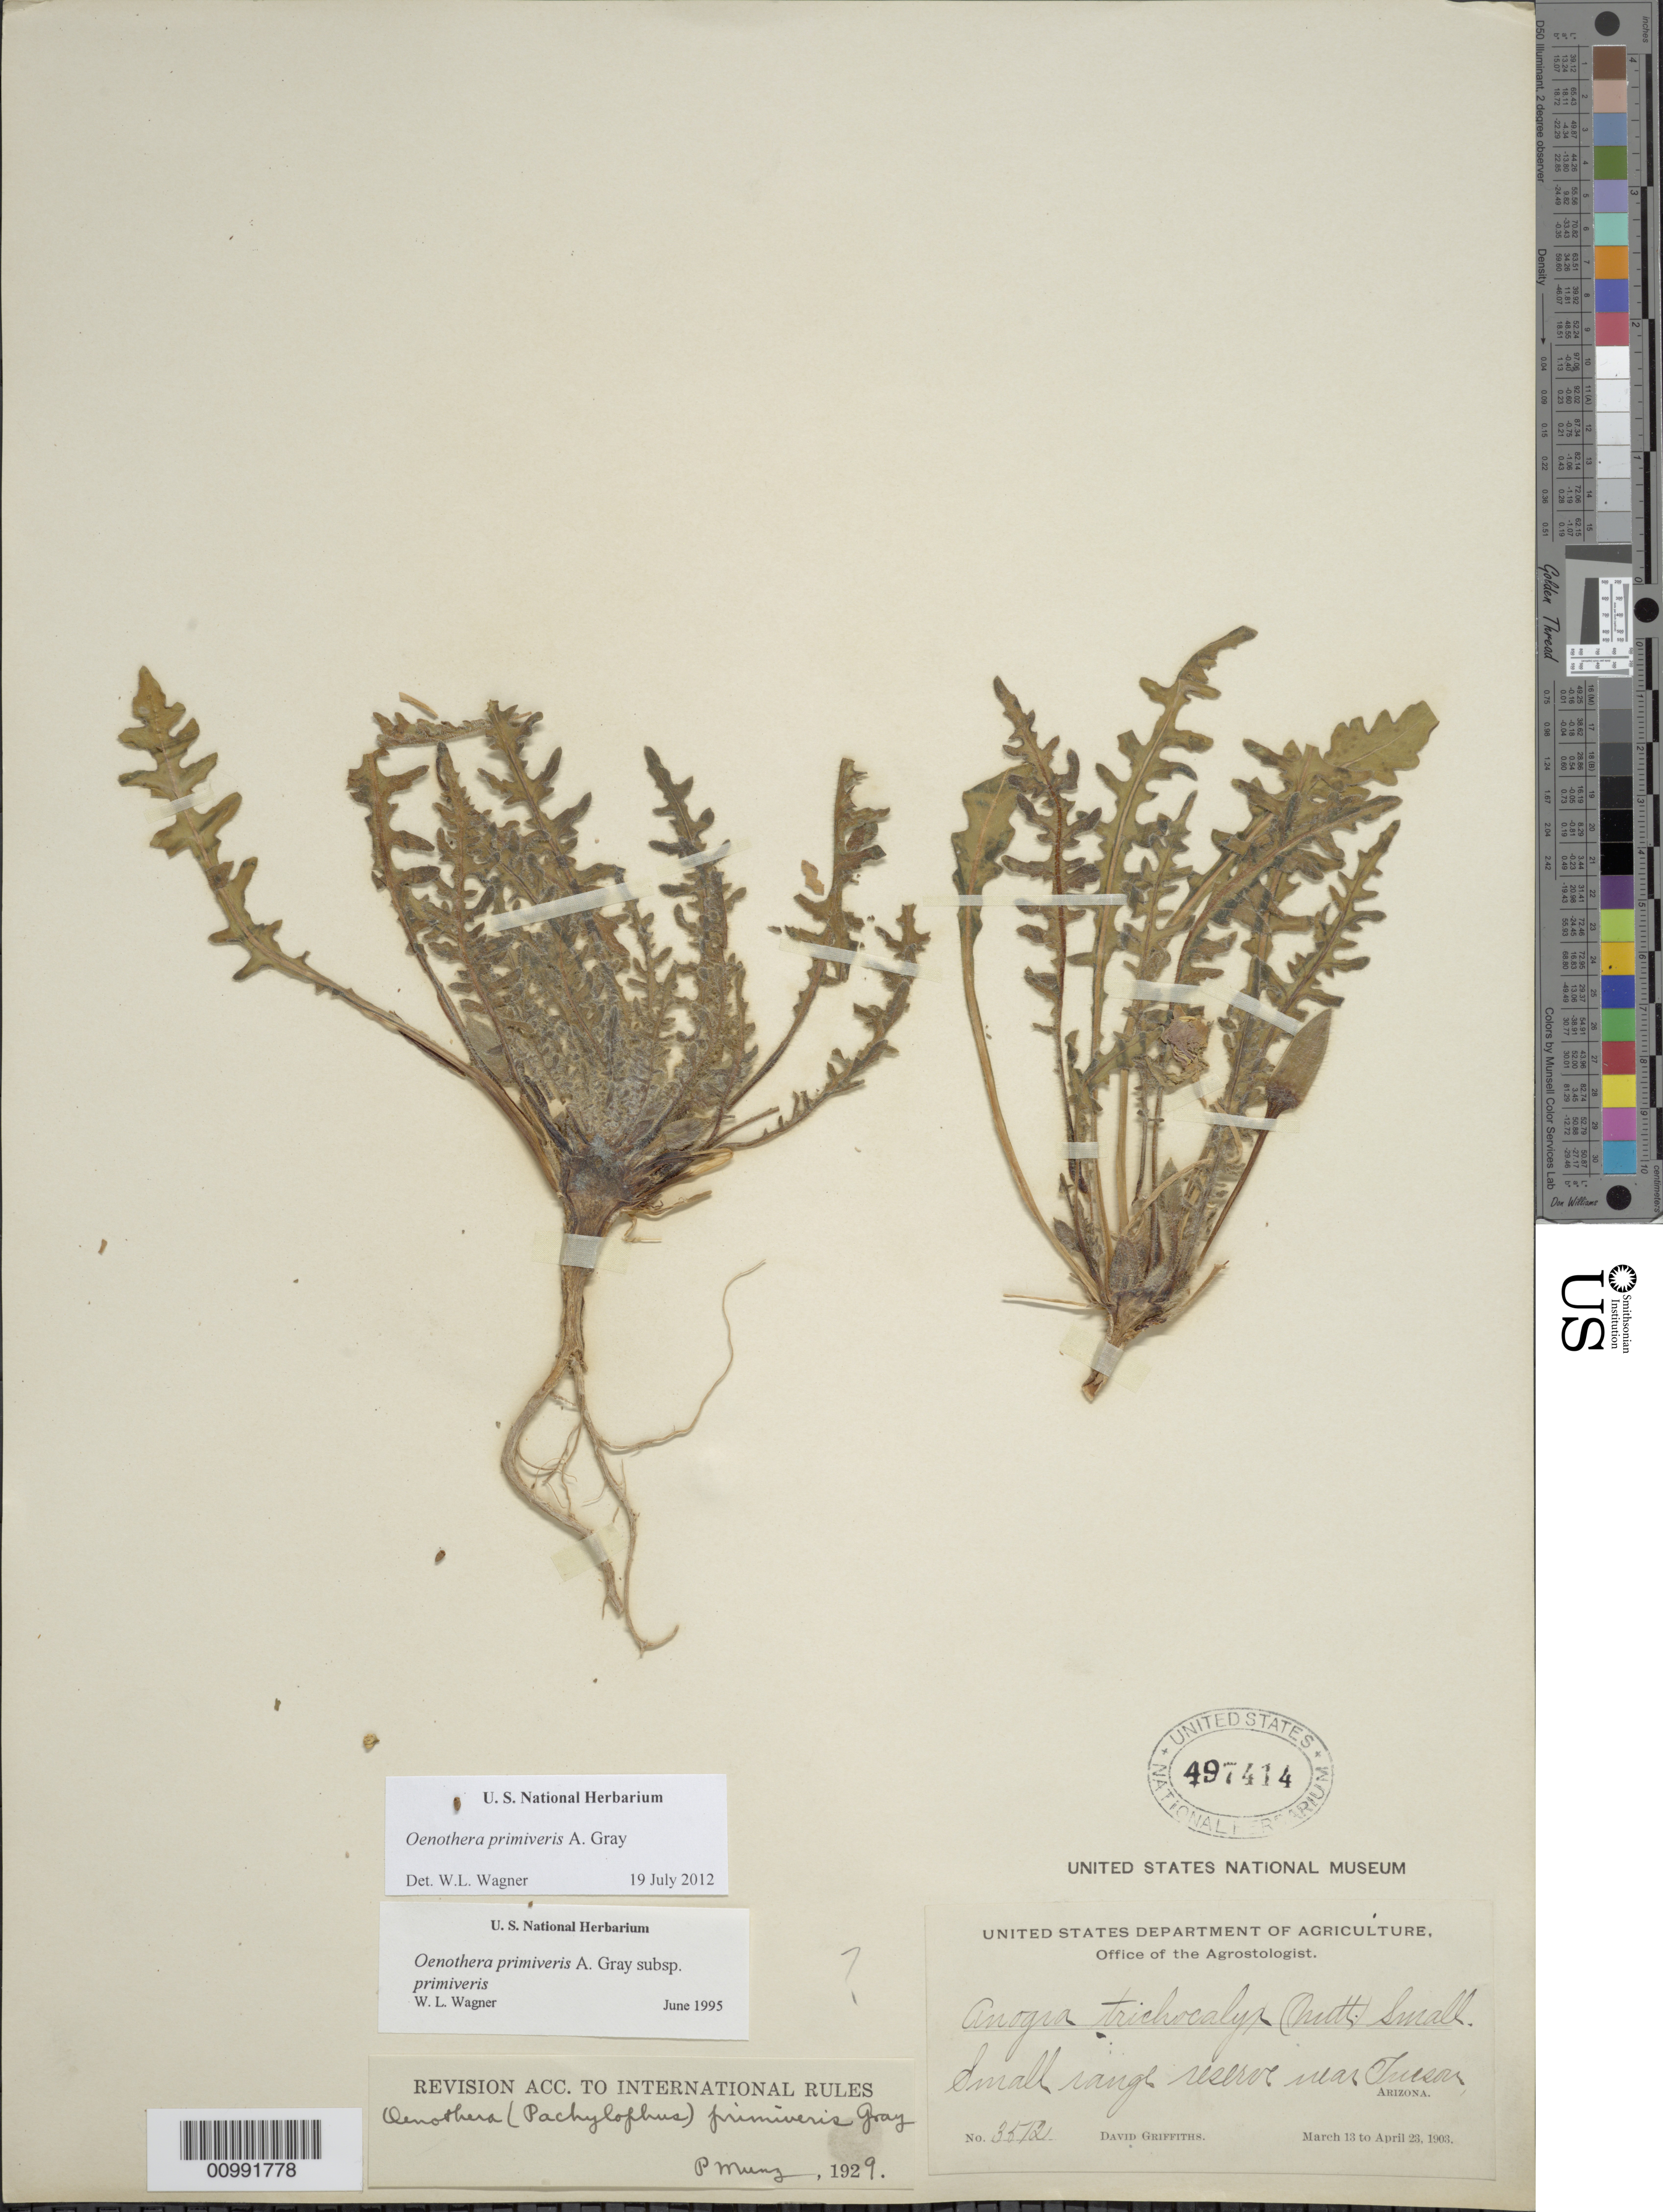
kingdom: Plantae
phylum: Tracheophyta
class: Magnoliopsida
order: Myrtales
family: Onagraceae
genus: Oenothera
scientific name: Oenothera primiveris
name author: A. Gray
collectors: D. Griffiths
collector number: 3372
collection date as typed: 13 Mar 1903 to 23 Apr 1903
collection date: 1903-03-13/1903-04-23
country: United States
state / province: Arizona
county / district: Pima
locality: Small range reserve near Tucson.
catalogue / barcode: US 497414